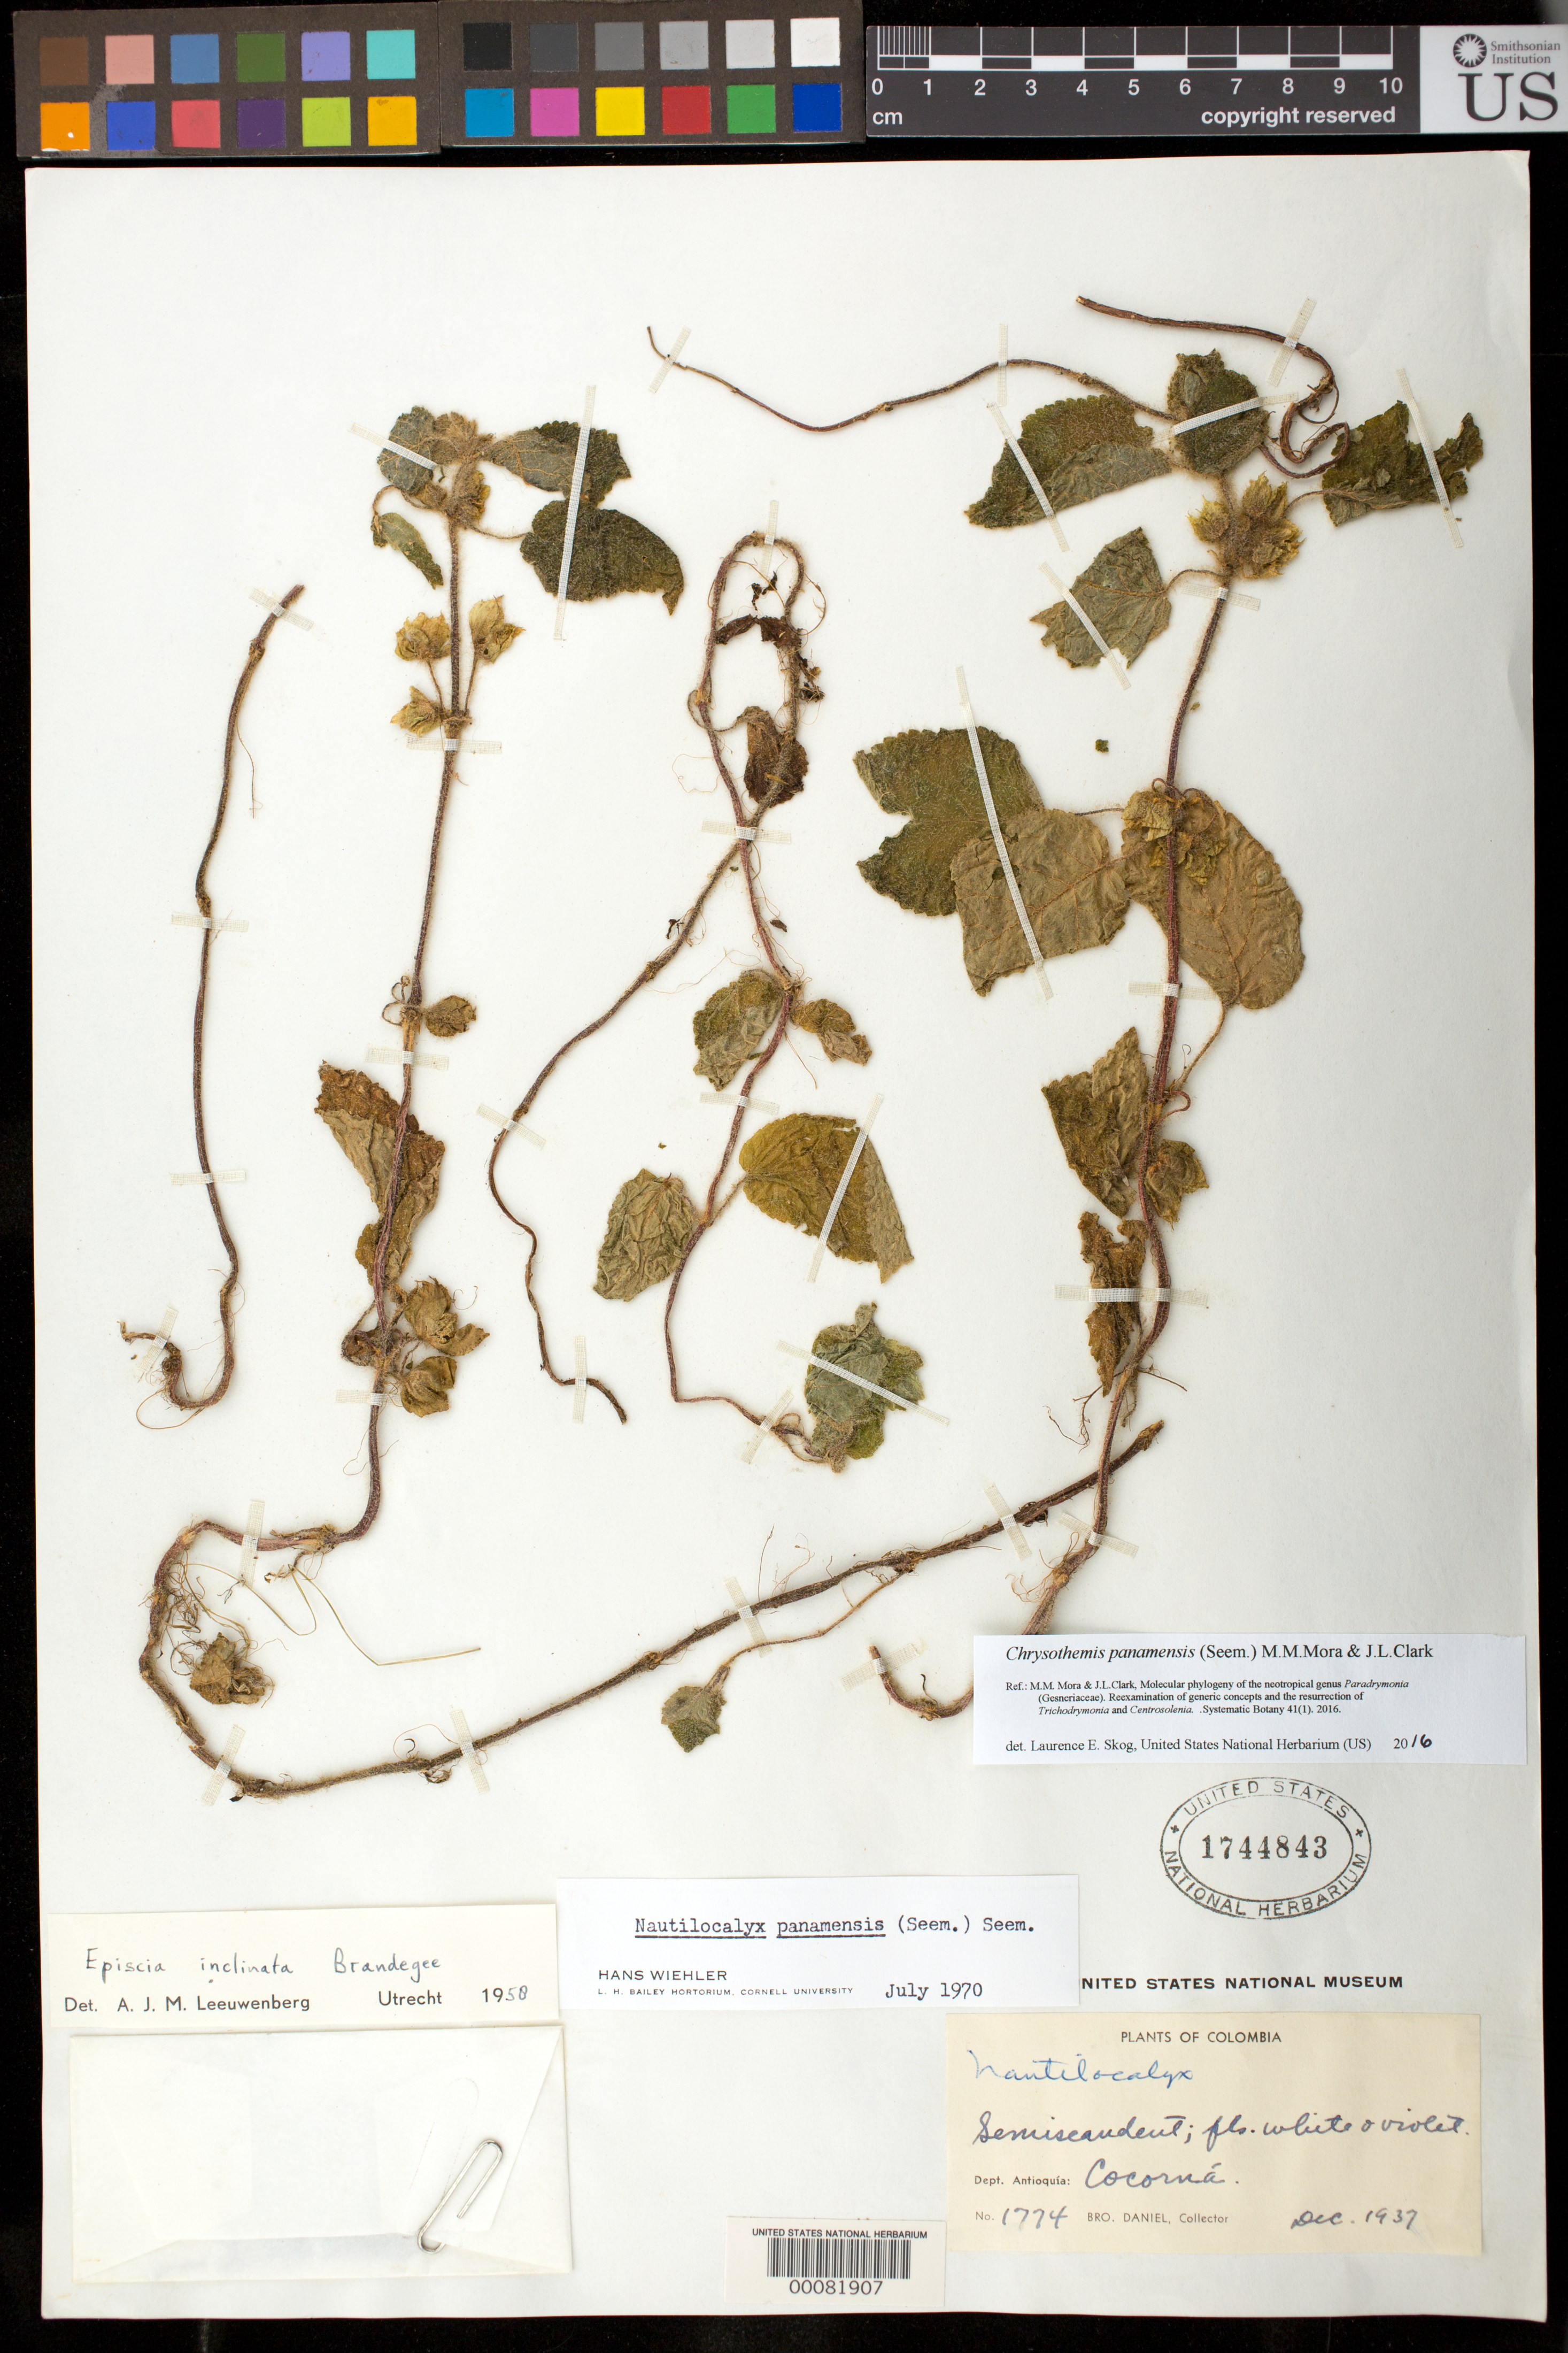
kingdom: Plantae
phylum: Tracheophyta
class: Magnoliopsida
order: Lamiales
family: Gesneriaceae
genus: Chrysothemis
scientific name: Chrysothemis panamensis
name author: (Seem.) M.M. Mora & J.L. Clark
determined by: Skog, Laurence E.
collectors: Bro. Daniel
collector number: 1774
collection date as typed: Dec 1937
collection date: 1937-12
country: Colombia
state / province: Antioquia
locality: Cocorna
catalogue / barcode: US 1744843